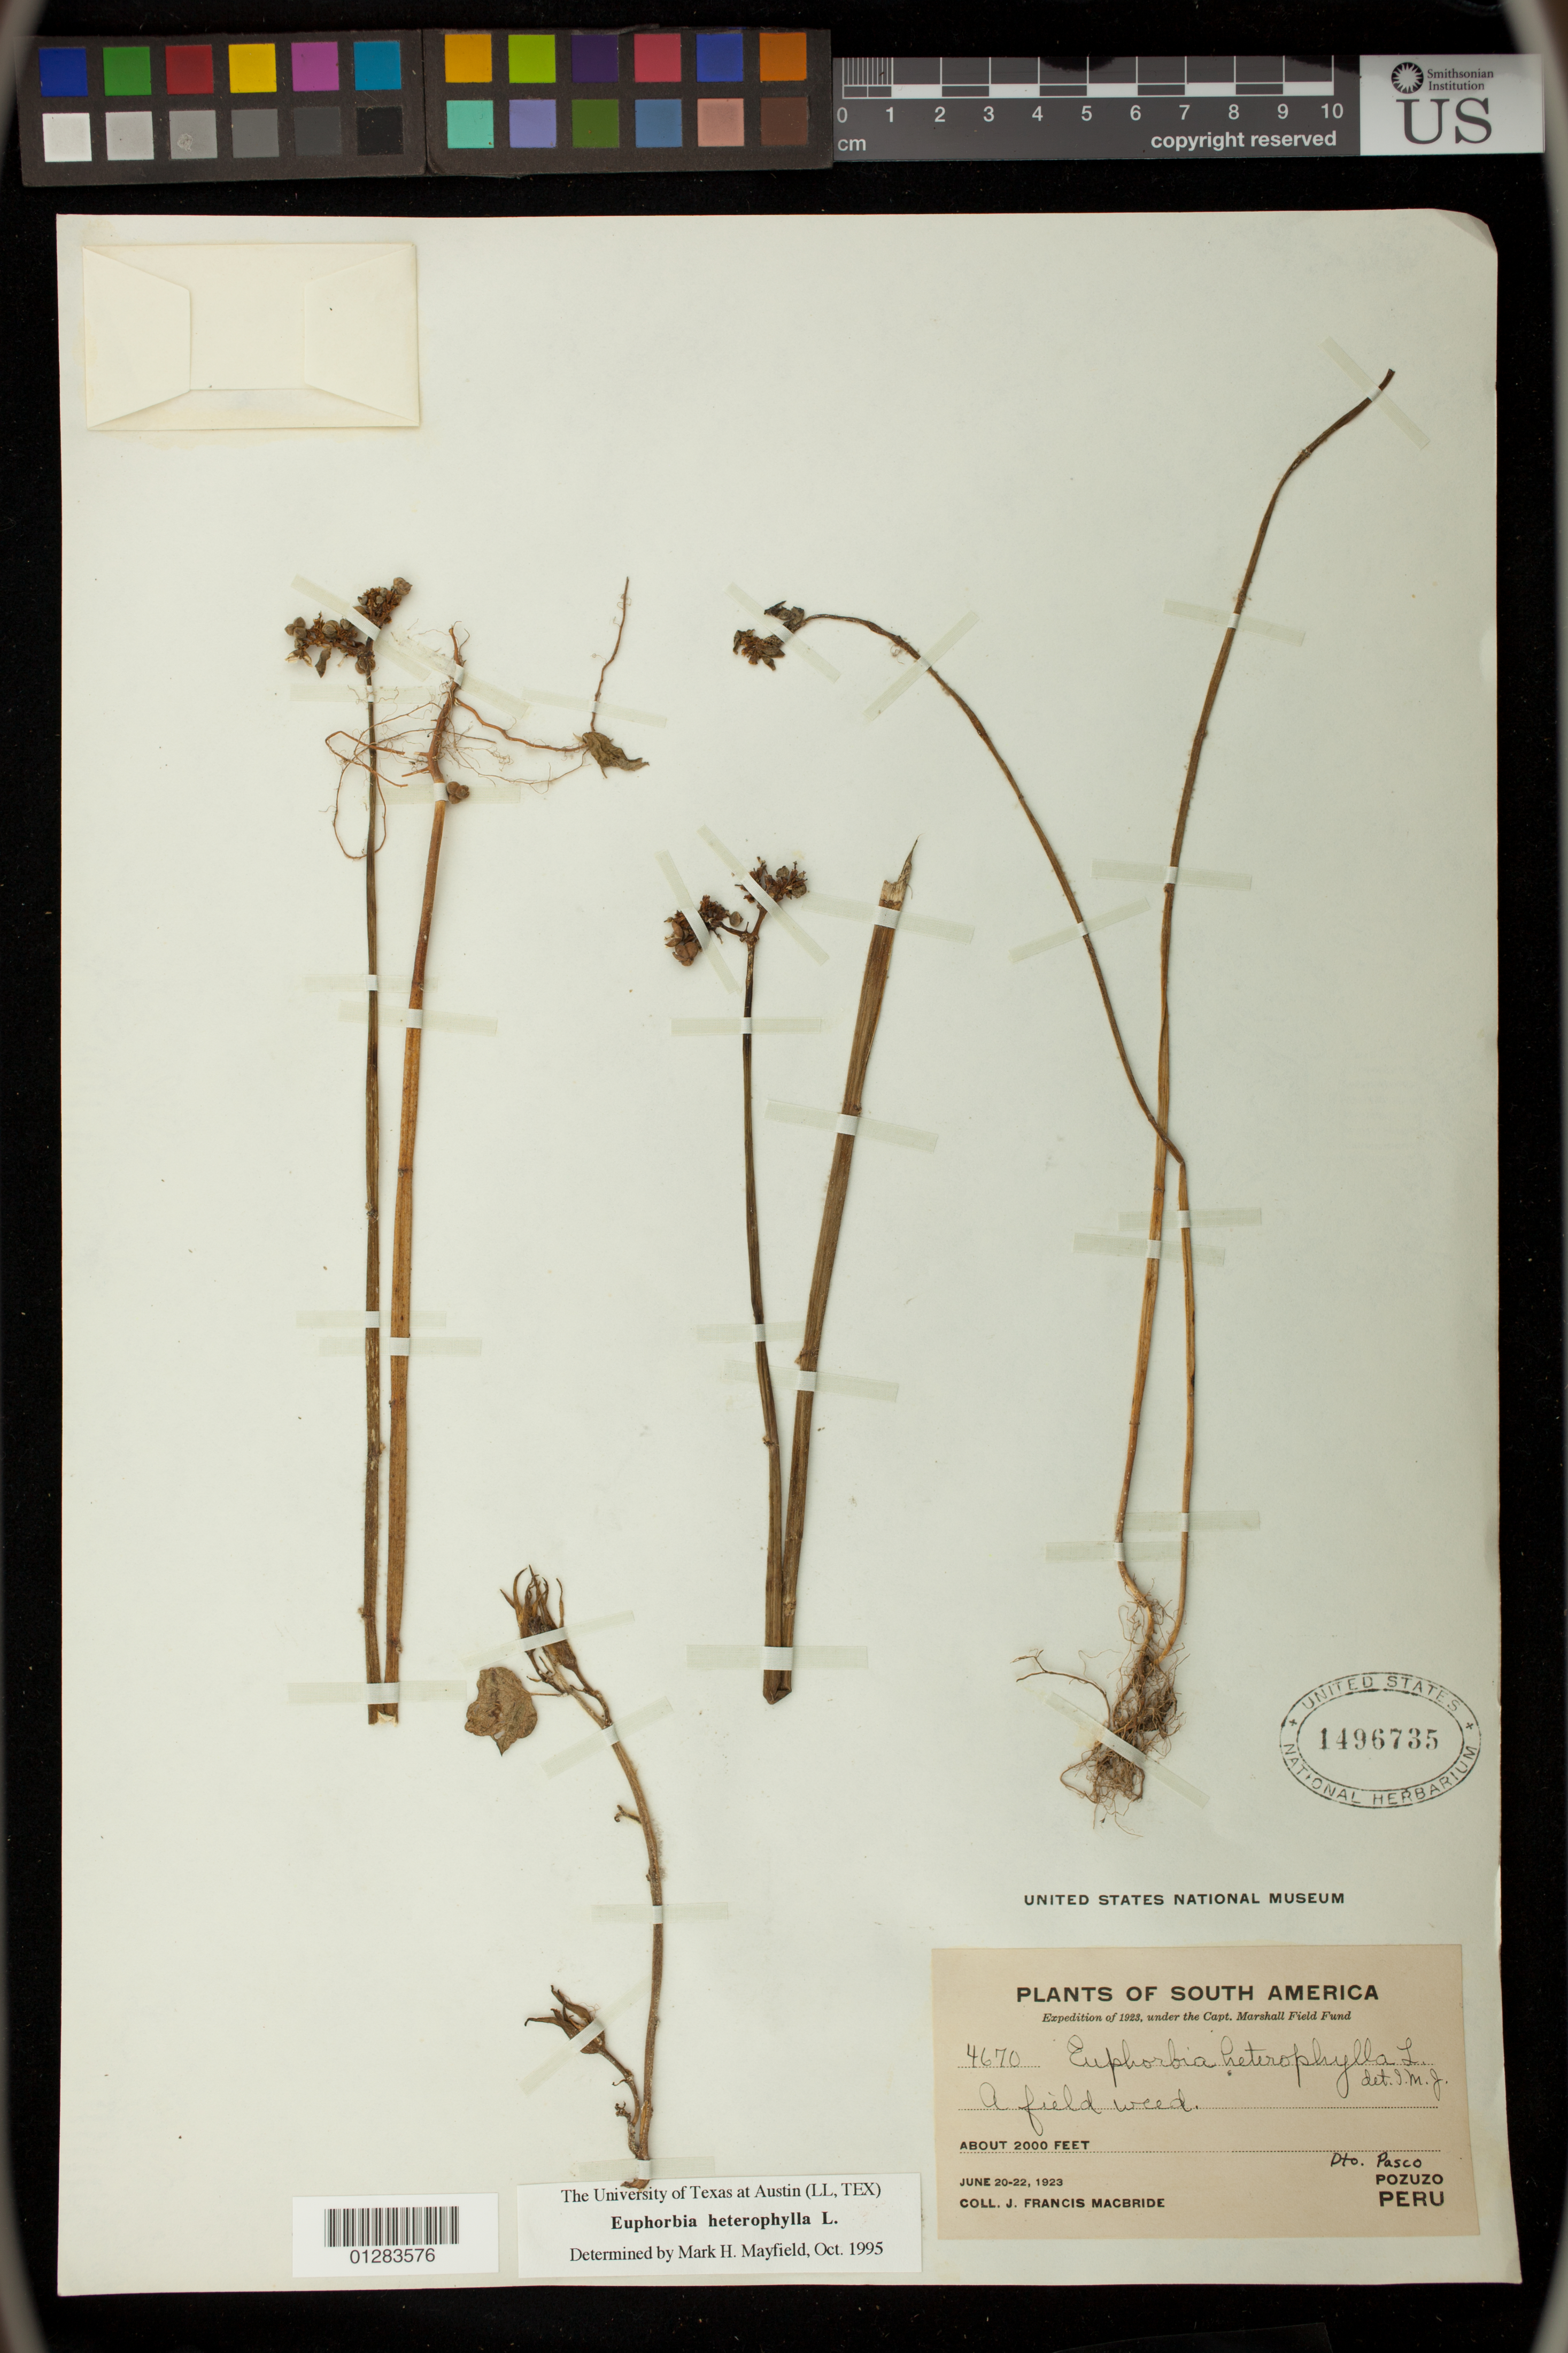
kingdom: Plantae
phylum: Tracheophyta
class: Magnoliopsida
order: Malpighiales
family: Euphorbiaceae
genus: Euphorbia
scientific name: Euphorbia heterophylla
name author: L.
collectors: J. F. Macbride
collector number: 4670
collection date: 1923-06-20/1923-06-22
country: Peru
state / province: Pasco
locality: Pozuzo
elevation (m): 610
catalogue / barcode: US 1496735